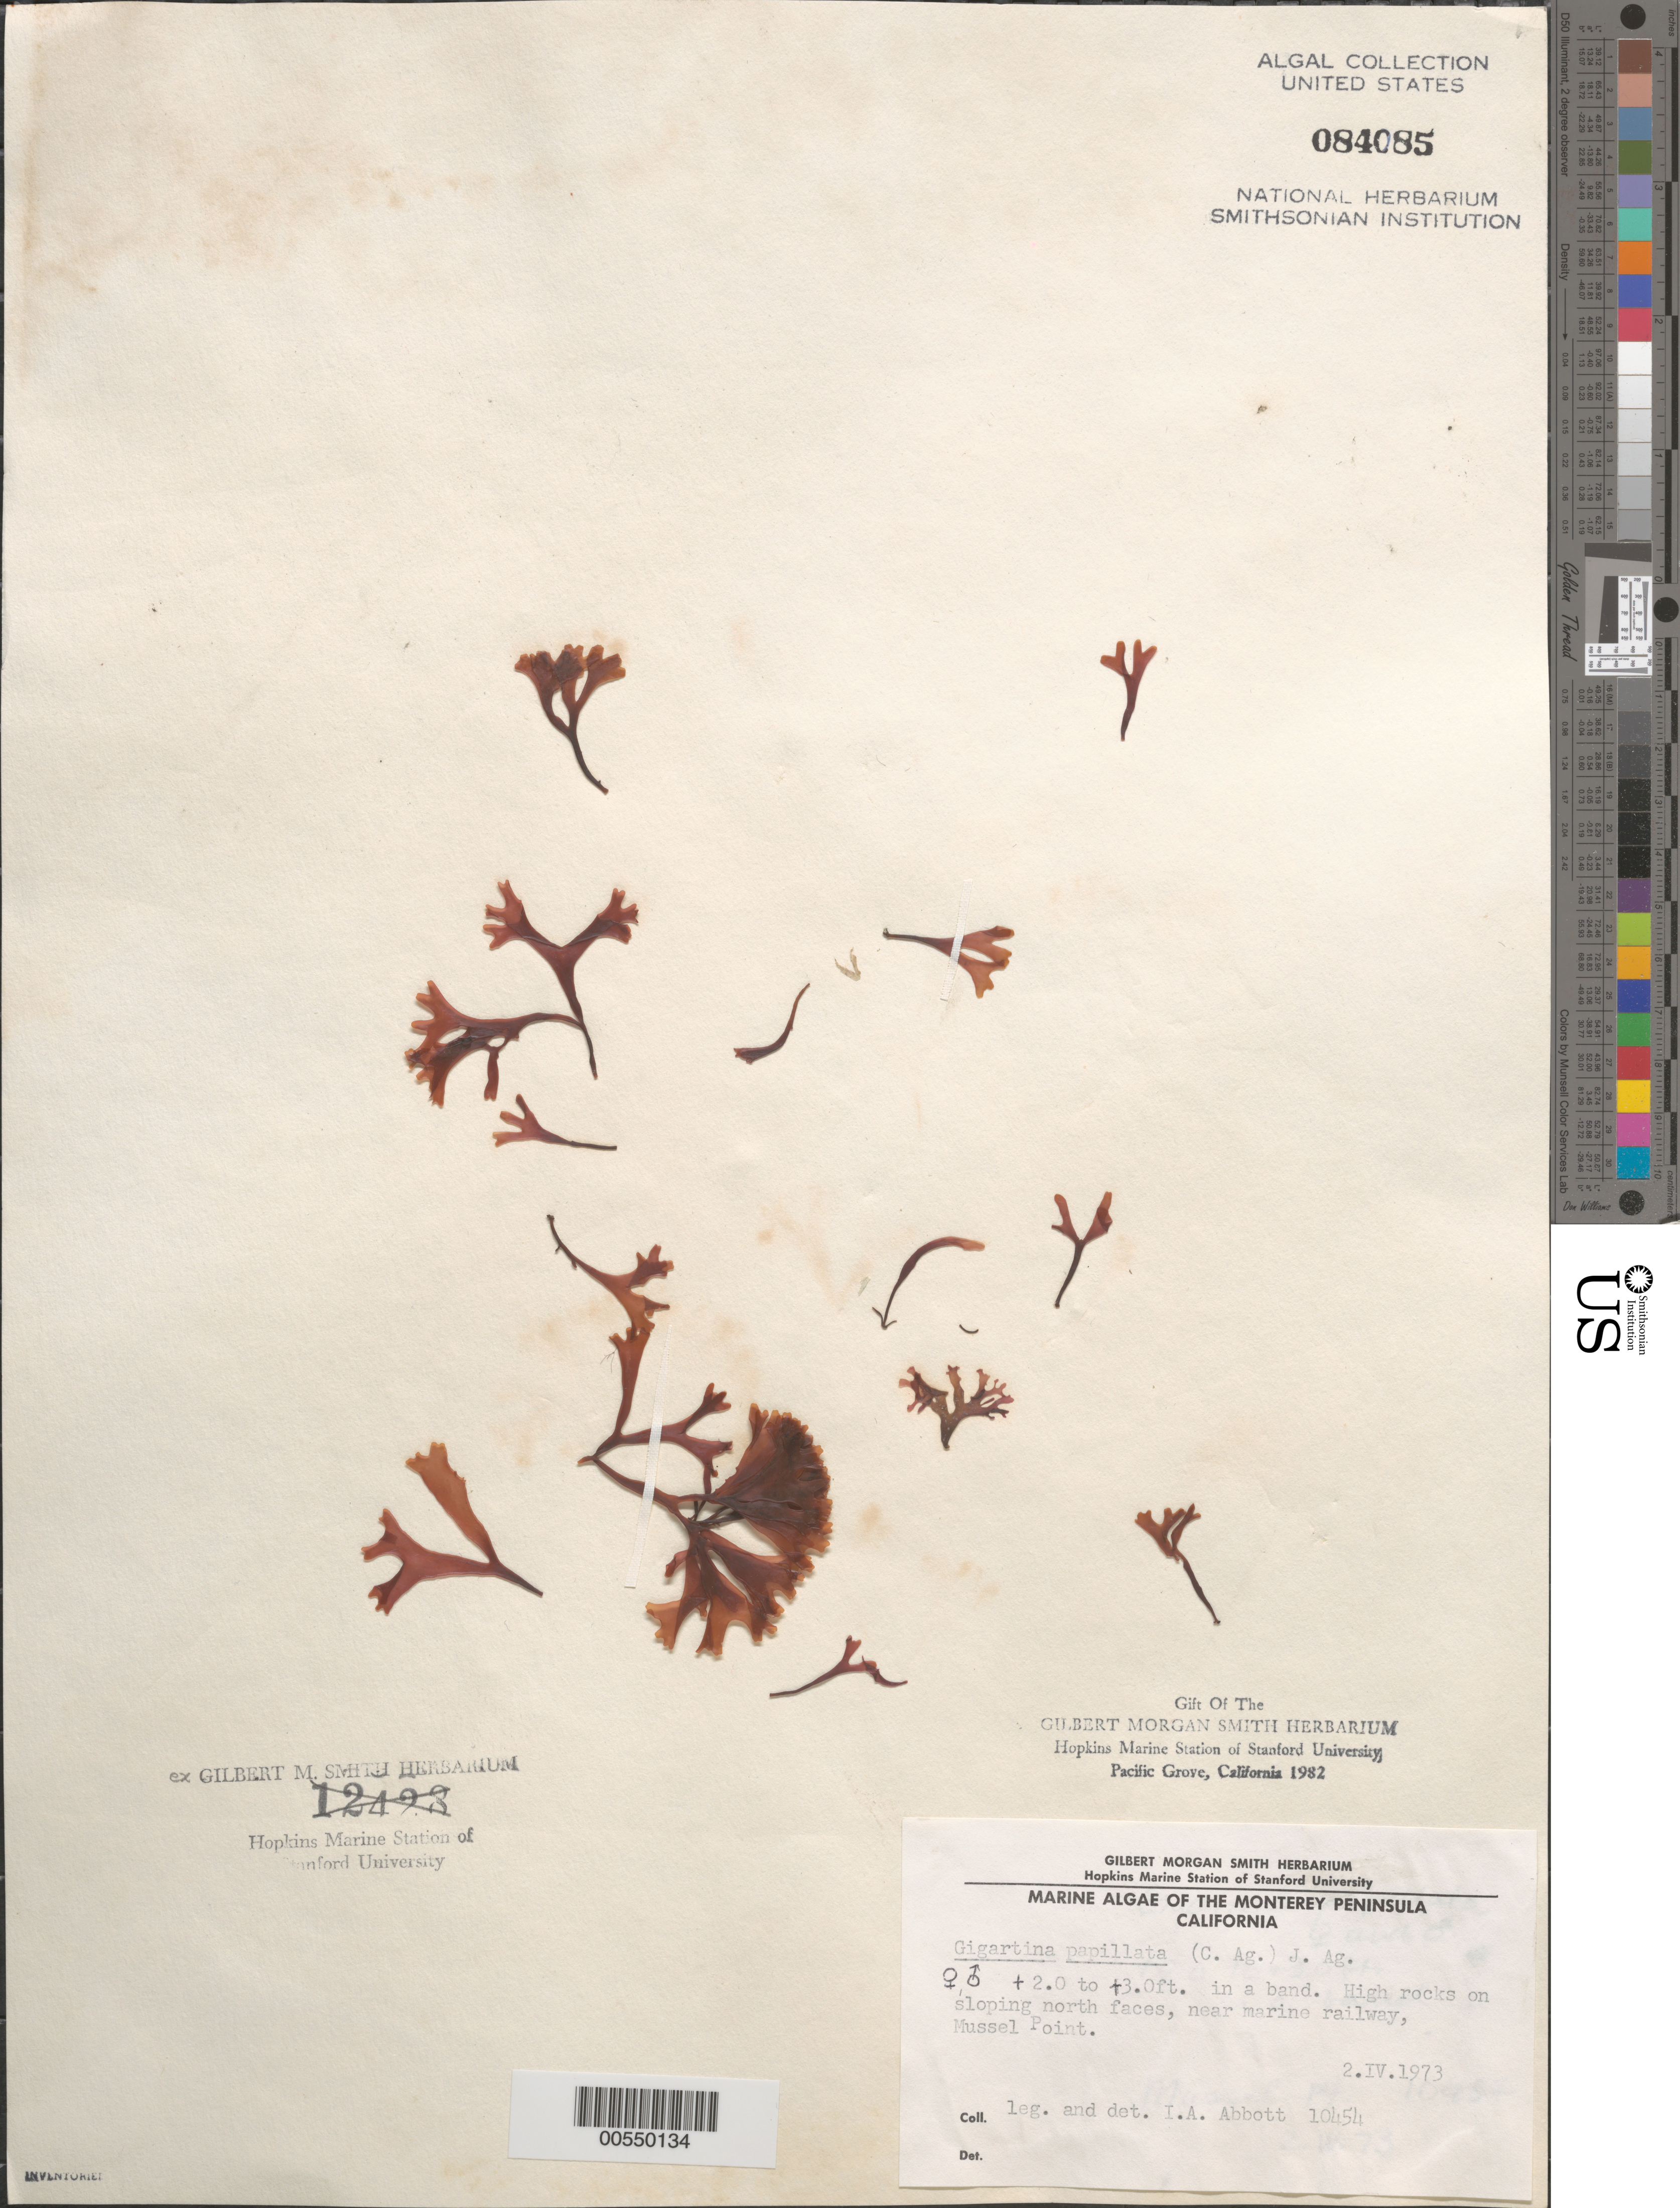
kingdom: Plantae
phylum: Rhodophyta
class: Florideophyceae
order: Gigartinales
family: Phyllophoraceae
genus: Mastocarpus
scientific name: Mastocarpus papillatus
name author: (C. Agardh) Kütz.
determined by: Algae name updating Project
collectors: I. A. Abbott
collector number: IAA 10454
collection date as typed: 02 Apr 1973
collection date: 1973-04-02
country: United States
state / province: California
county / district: Monterey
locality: Mussel Point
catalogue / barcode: US 84085